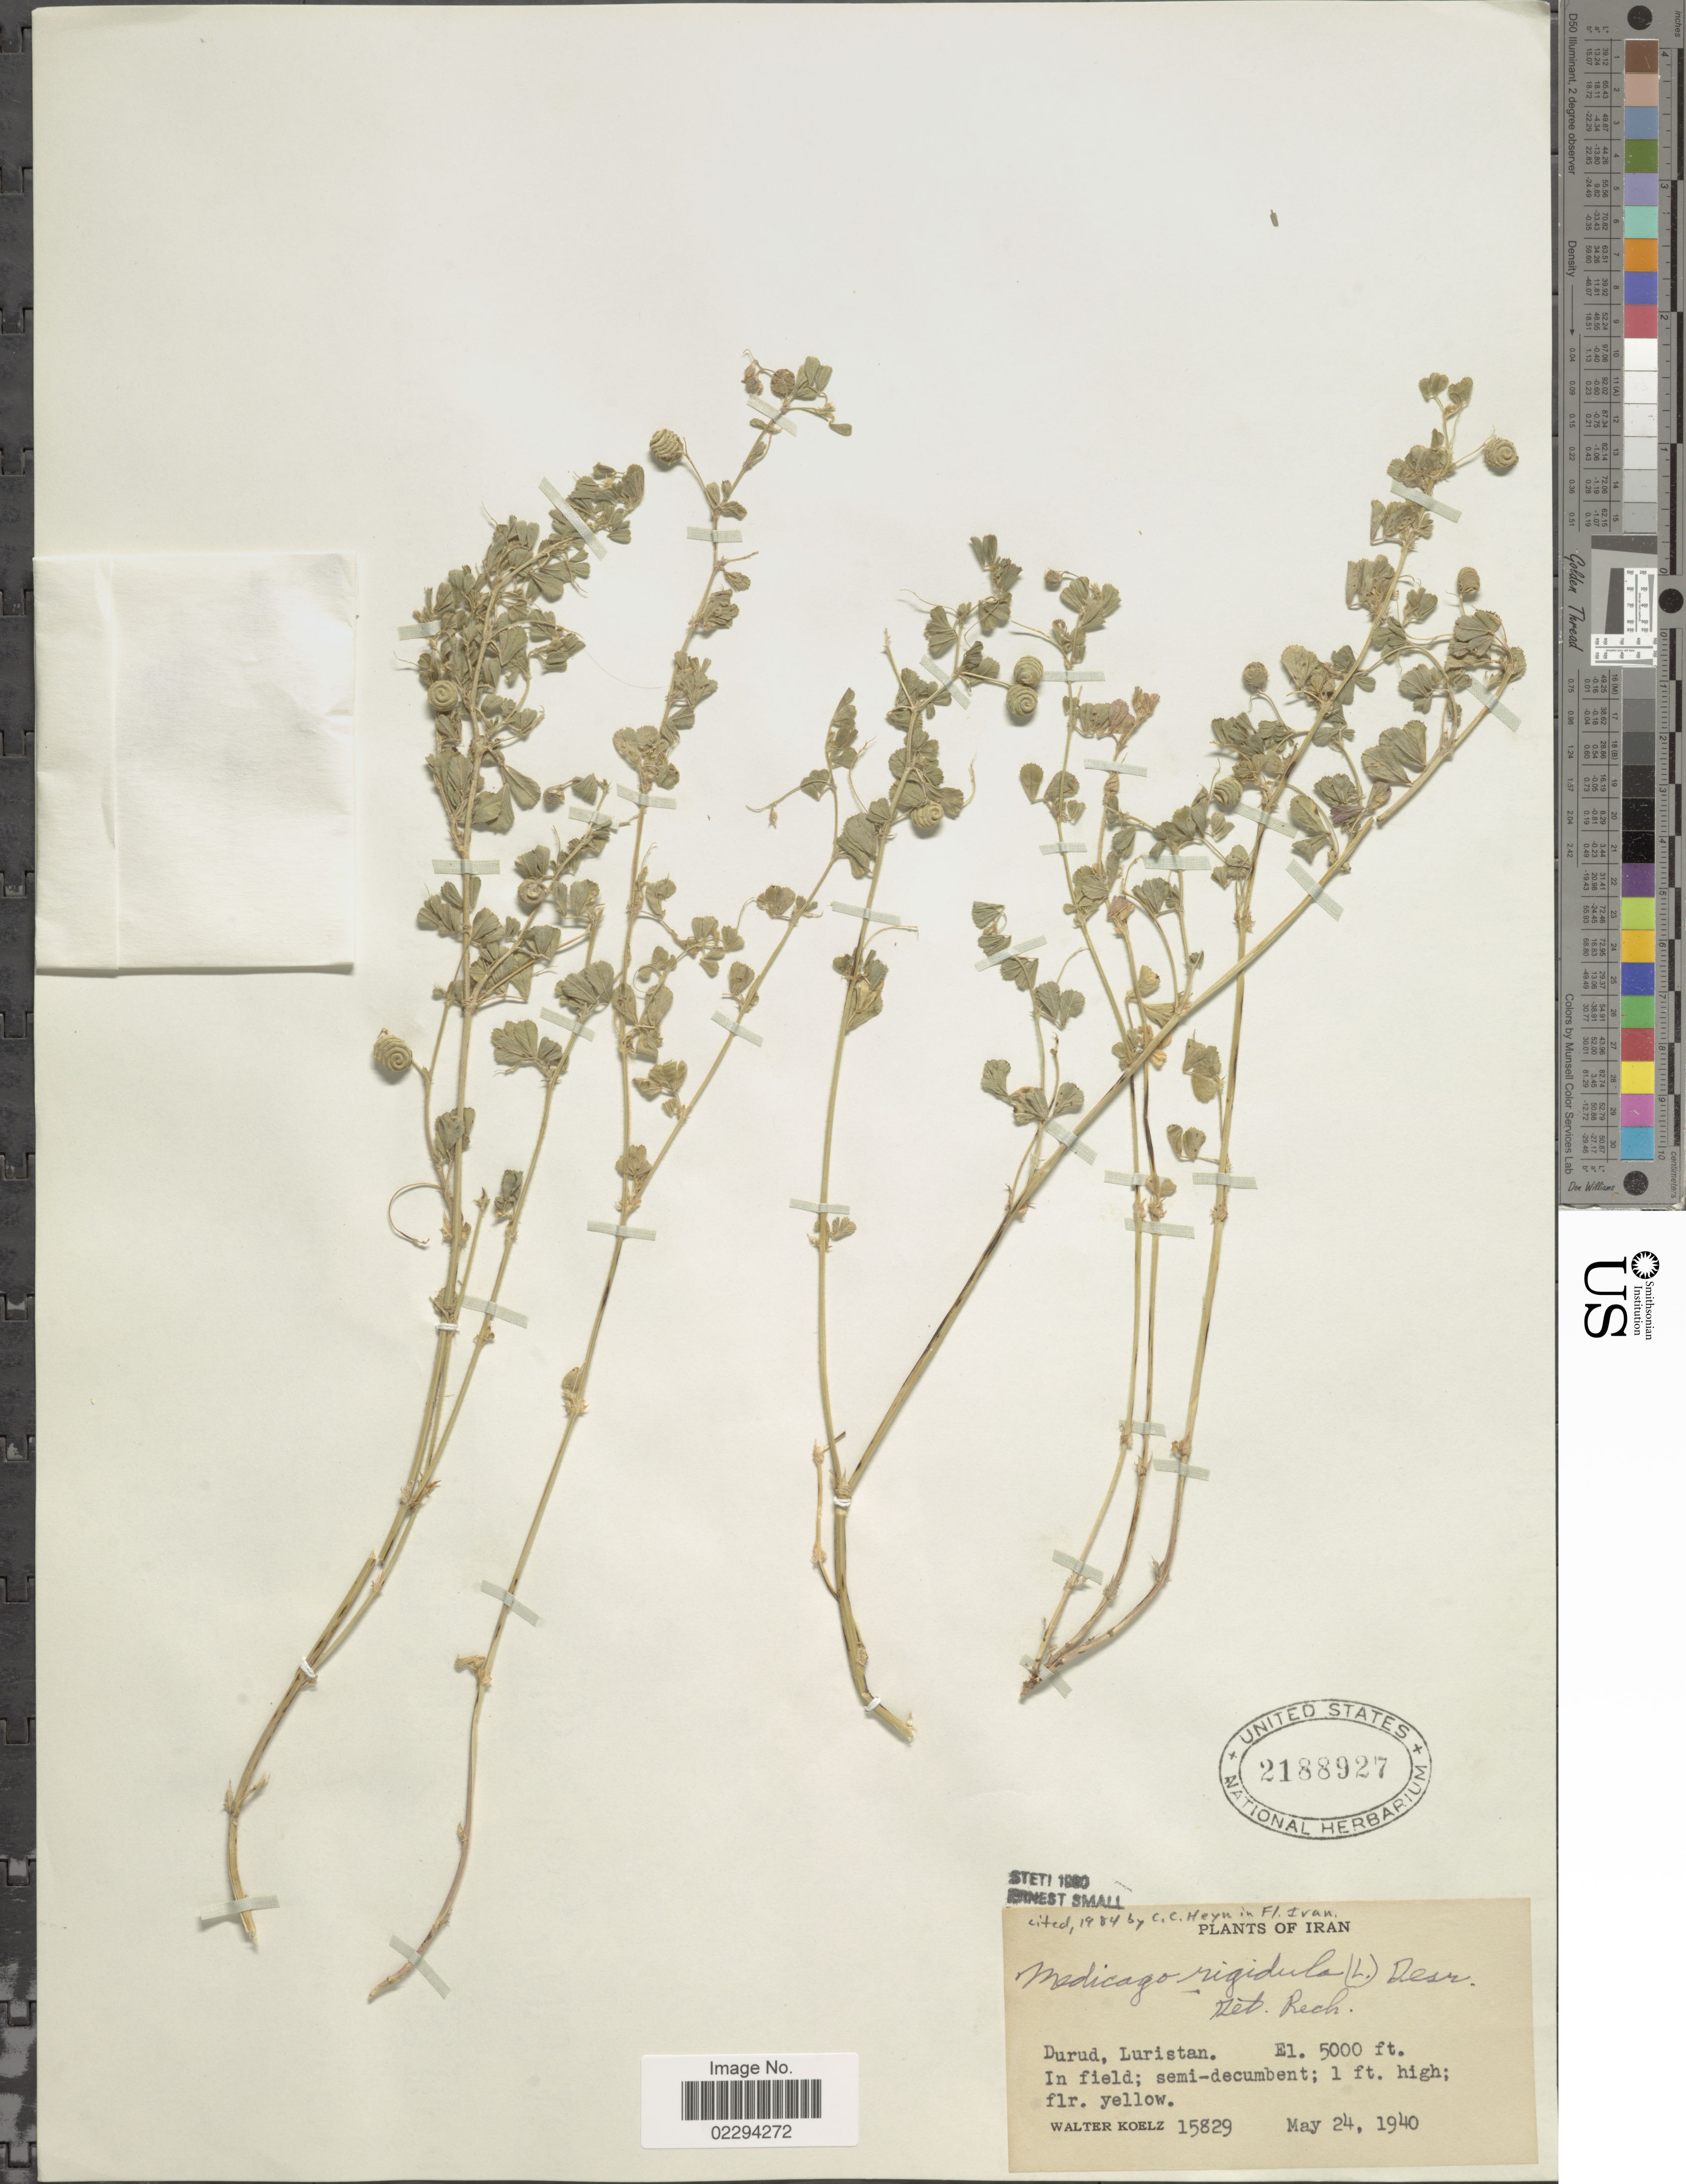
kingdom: Plantae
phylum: Tracheophyta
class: Magnoliopsida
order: Fabales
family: Fabaceae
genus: Medicago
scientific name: Medicago rigidula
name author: (L.) All.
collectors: W. N. Koelz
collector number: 15829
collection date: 1940-05-24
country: Iran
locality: Durud, Luristan, in field.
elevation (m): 1524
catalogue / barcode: US 2188927